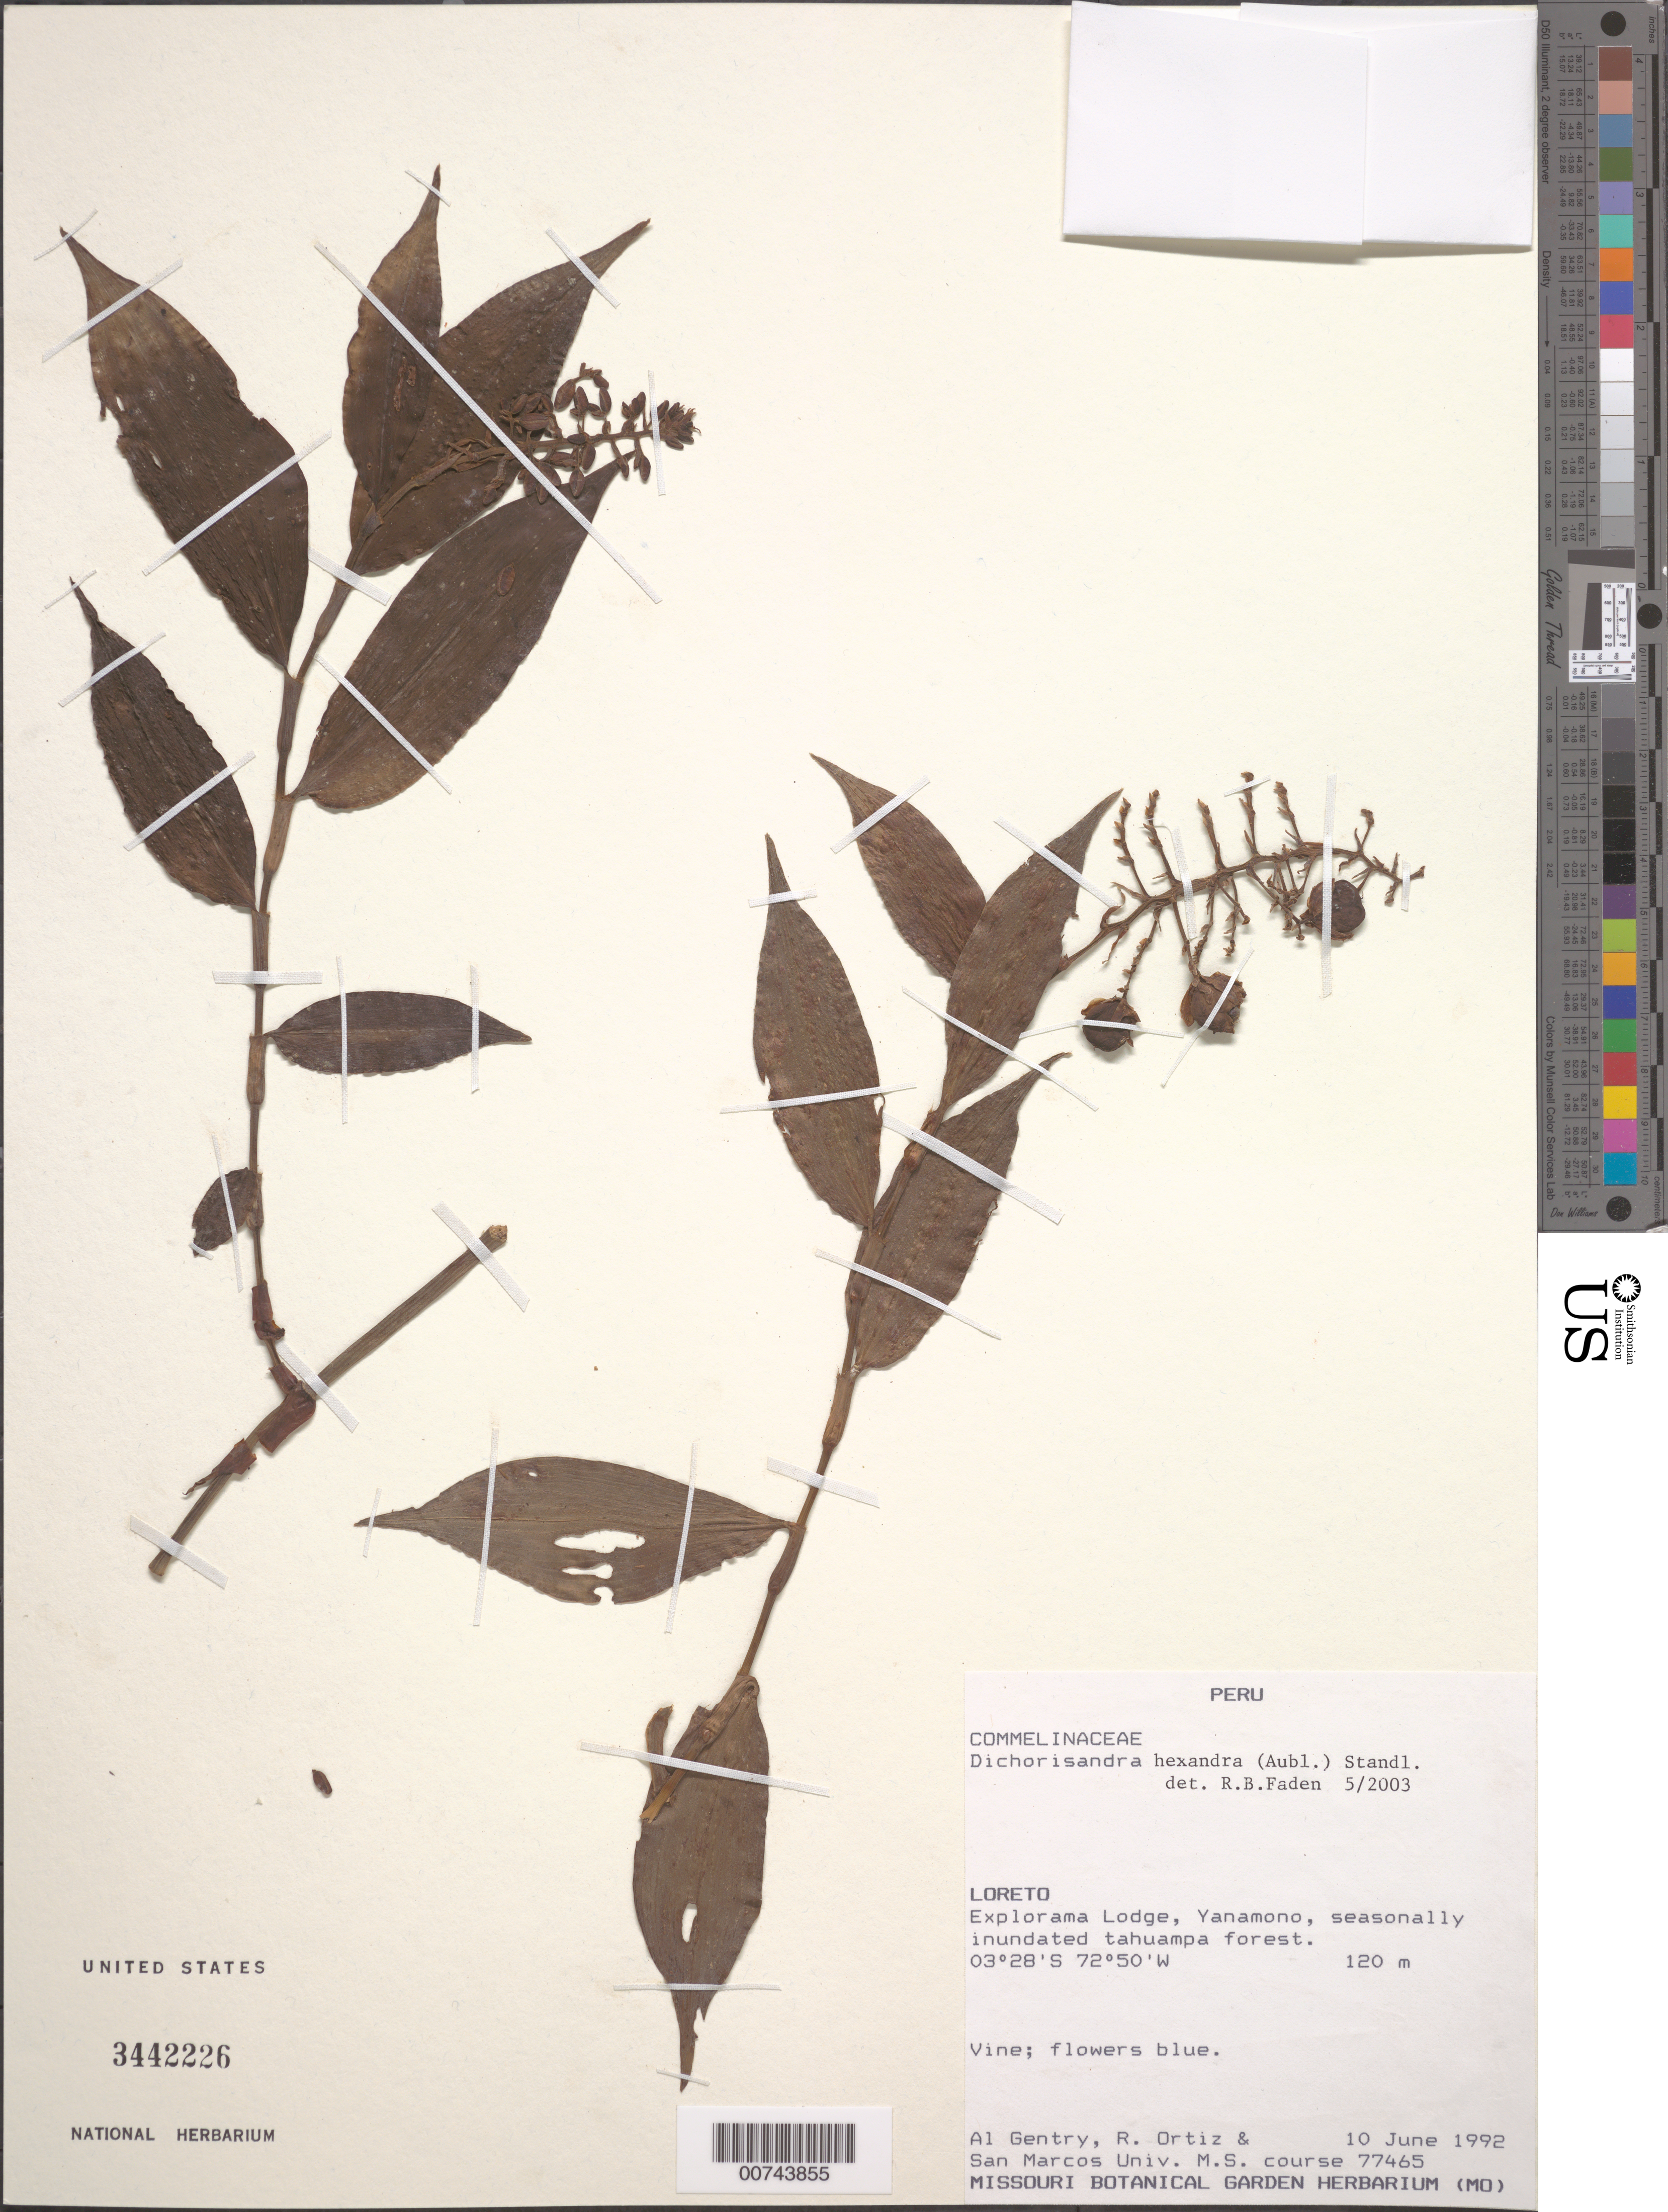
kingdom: Plantae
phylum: Tracheophyta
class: Liliopsida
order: Commelinales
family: Commelinaceae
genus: Dichorisandra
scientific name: Dichorisandra hexandra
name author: (Aubl.) Standl.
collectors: A. H. Gentry & R. del C. Ortiz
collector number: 77465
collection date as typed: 10 Jun 1992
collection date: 1992-06-10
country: Peru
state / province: Loreto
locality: Explorama Lodgel Yanamono.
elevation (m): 120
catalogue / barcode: US 3442226